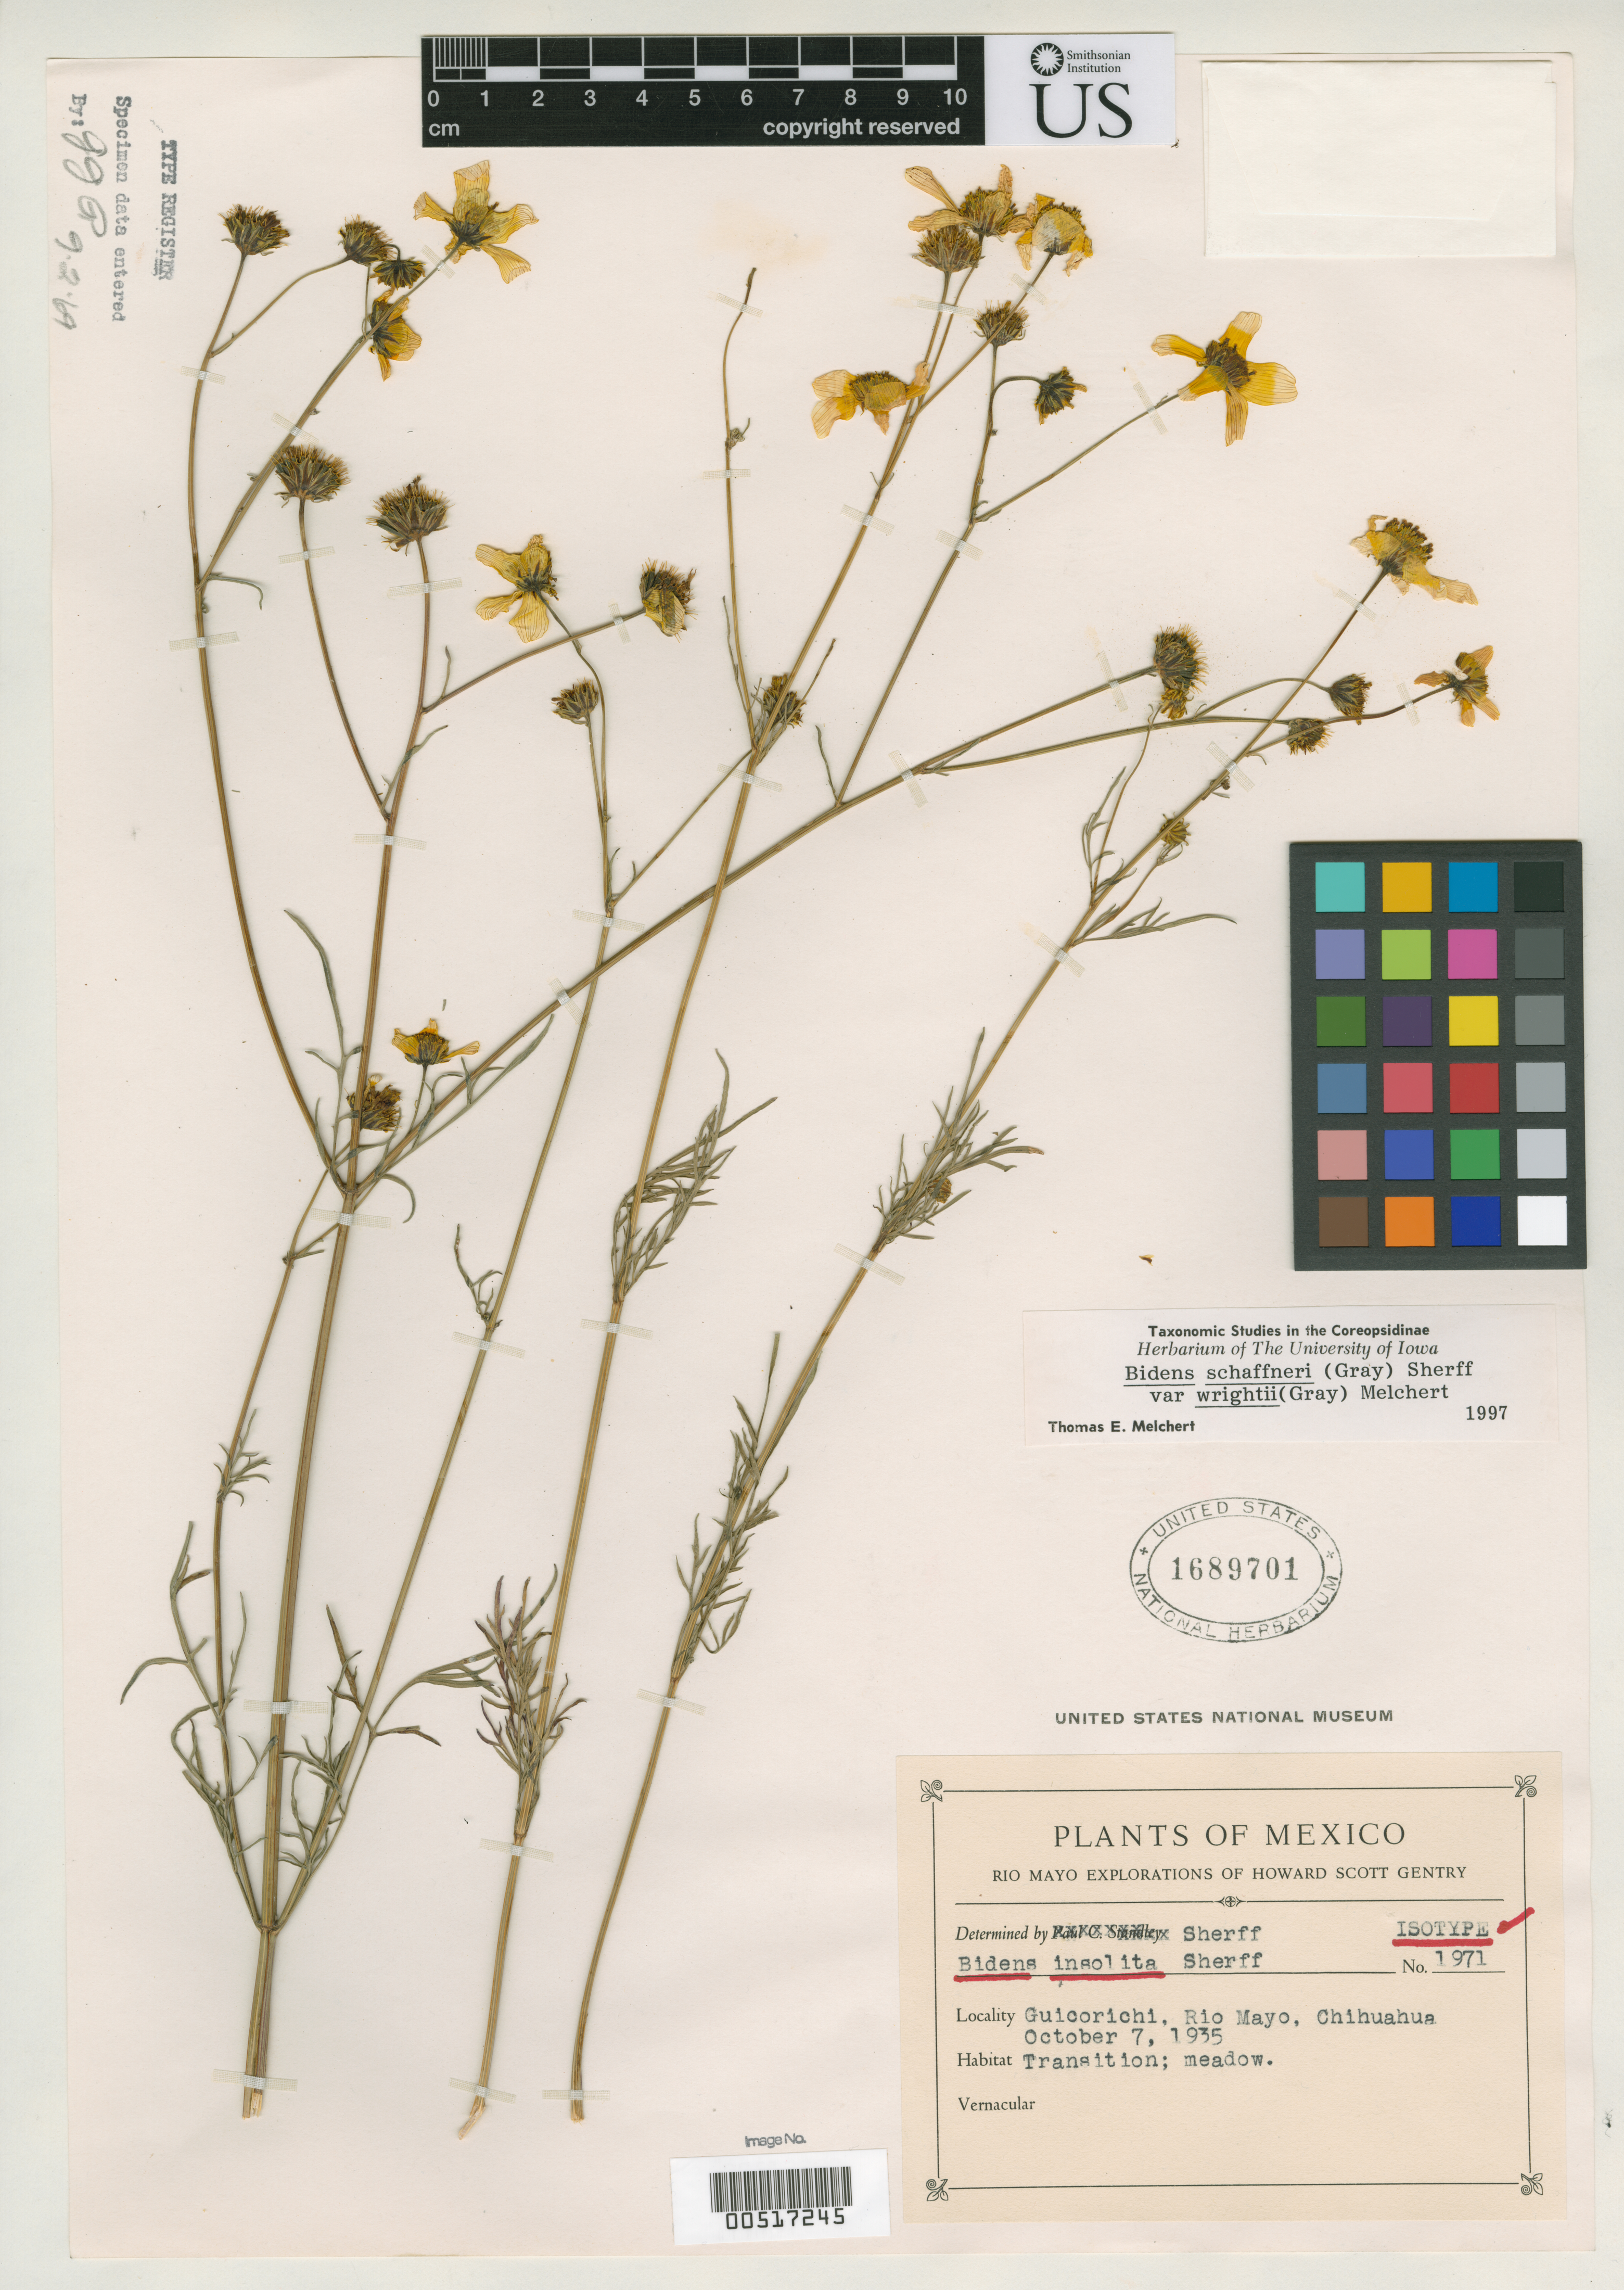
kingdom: Plantae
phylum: Tracheophyta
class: Magnoliopsida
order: Asterales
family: Asteraceae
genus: Bidens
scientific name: Bidens insolita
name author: Sherff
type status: Isotype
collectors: H. S. Gentry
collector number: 1971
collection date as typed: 07 Oct 1935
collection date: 1935-10-07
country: Mexico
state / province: Chihuahua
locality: Quicorichi, Rio Mayo.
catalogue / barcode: US 1689701